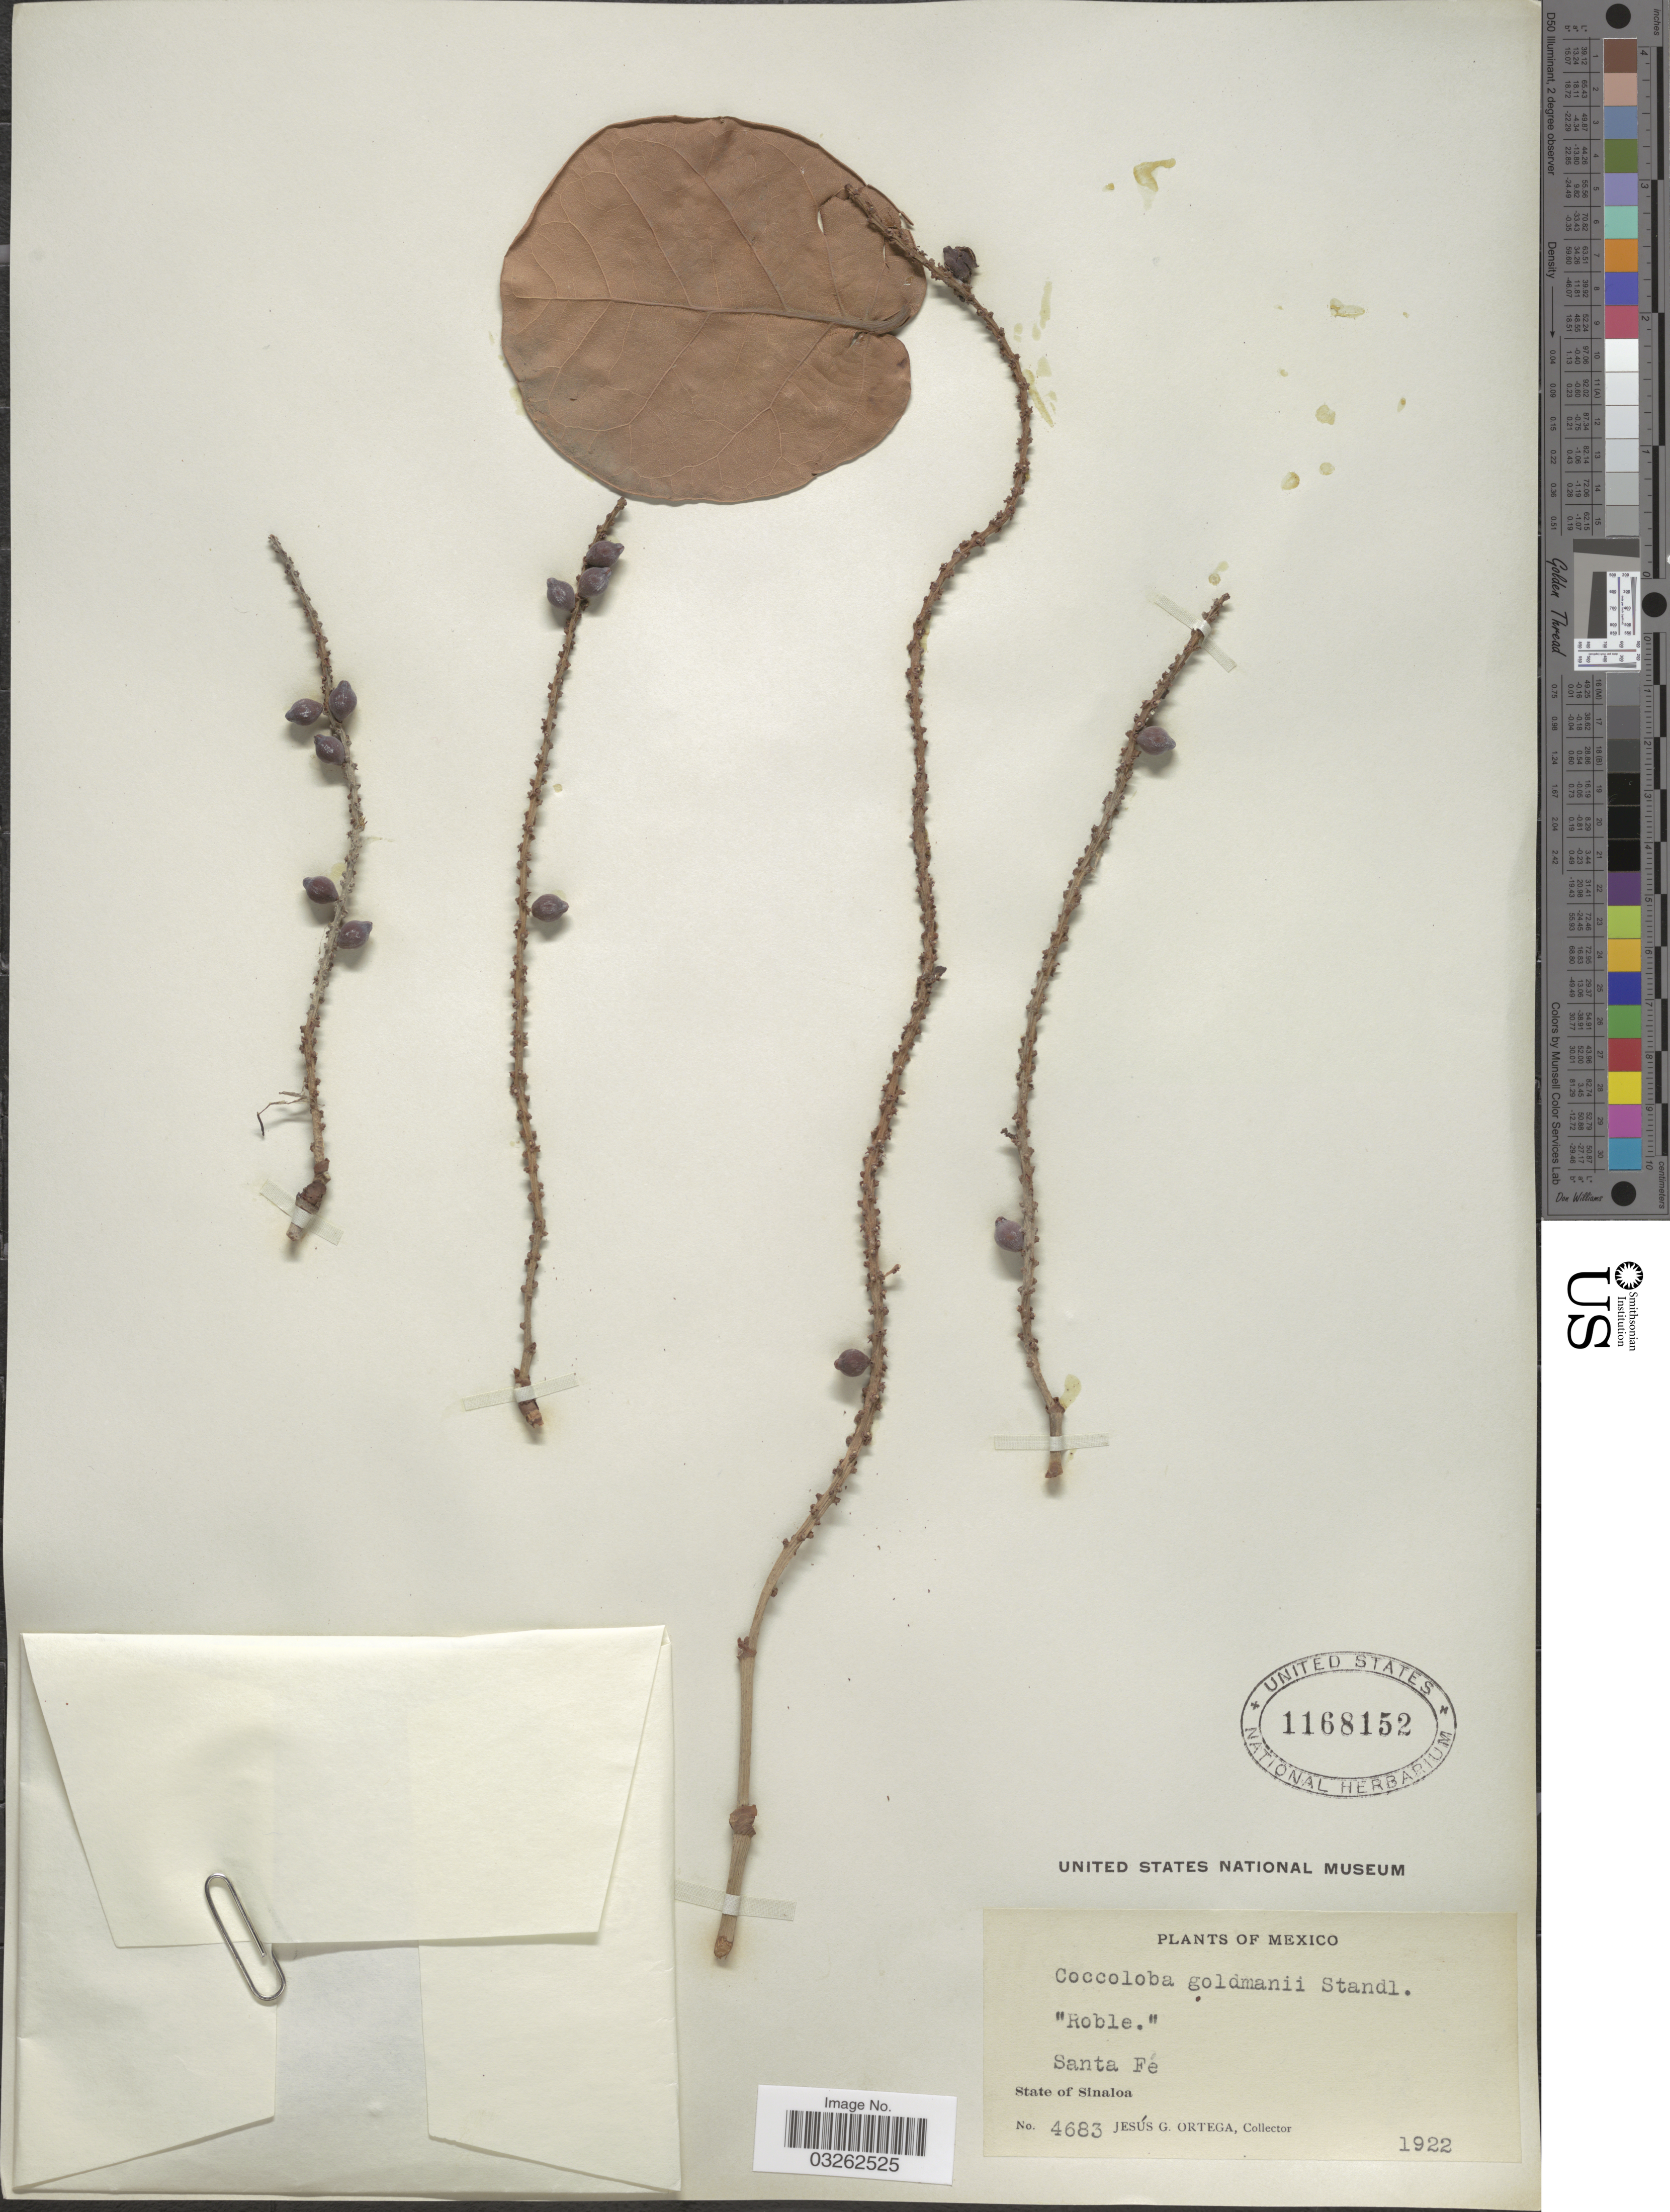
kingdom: Plantae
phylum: Tracheophyta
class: Magnoliopsida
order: Caryophyllales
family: Polygonaceae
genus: Coccoloba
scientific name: Coccoloba barbadensis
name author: Jacq.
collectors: J. Ortega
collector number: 4683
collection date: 1922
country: Mexico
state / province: Sinaloa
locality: Santa Fé.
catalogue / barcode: US 1168152